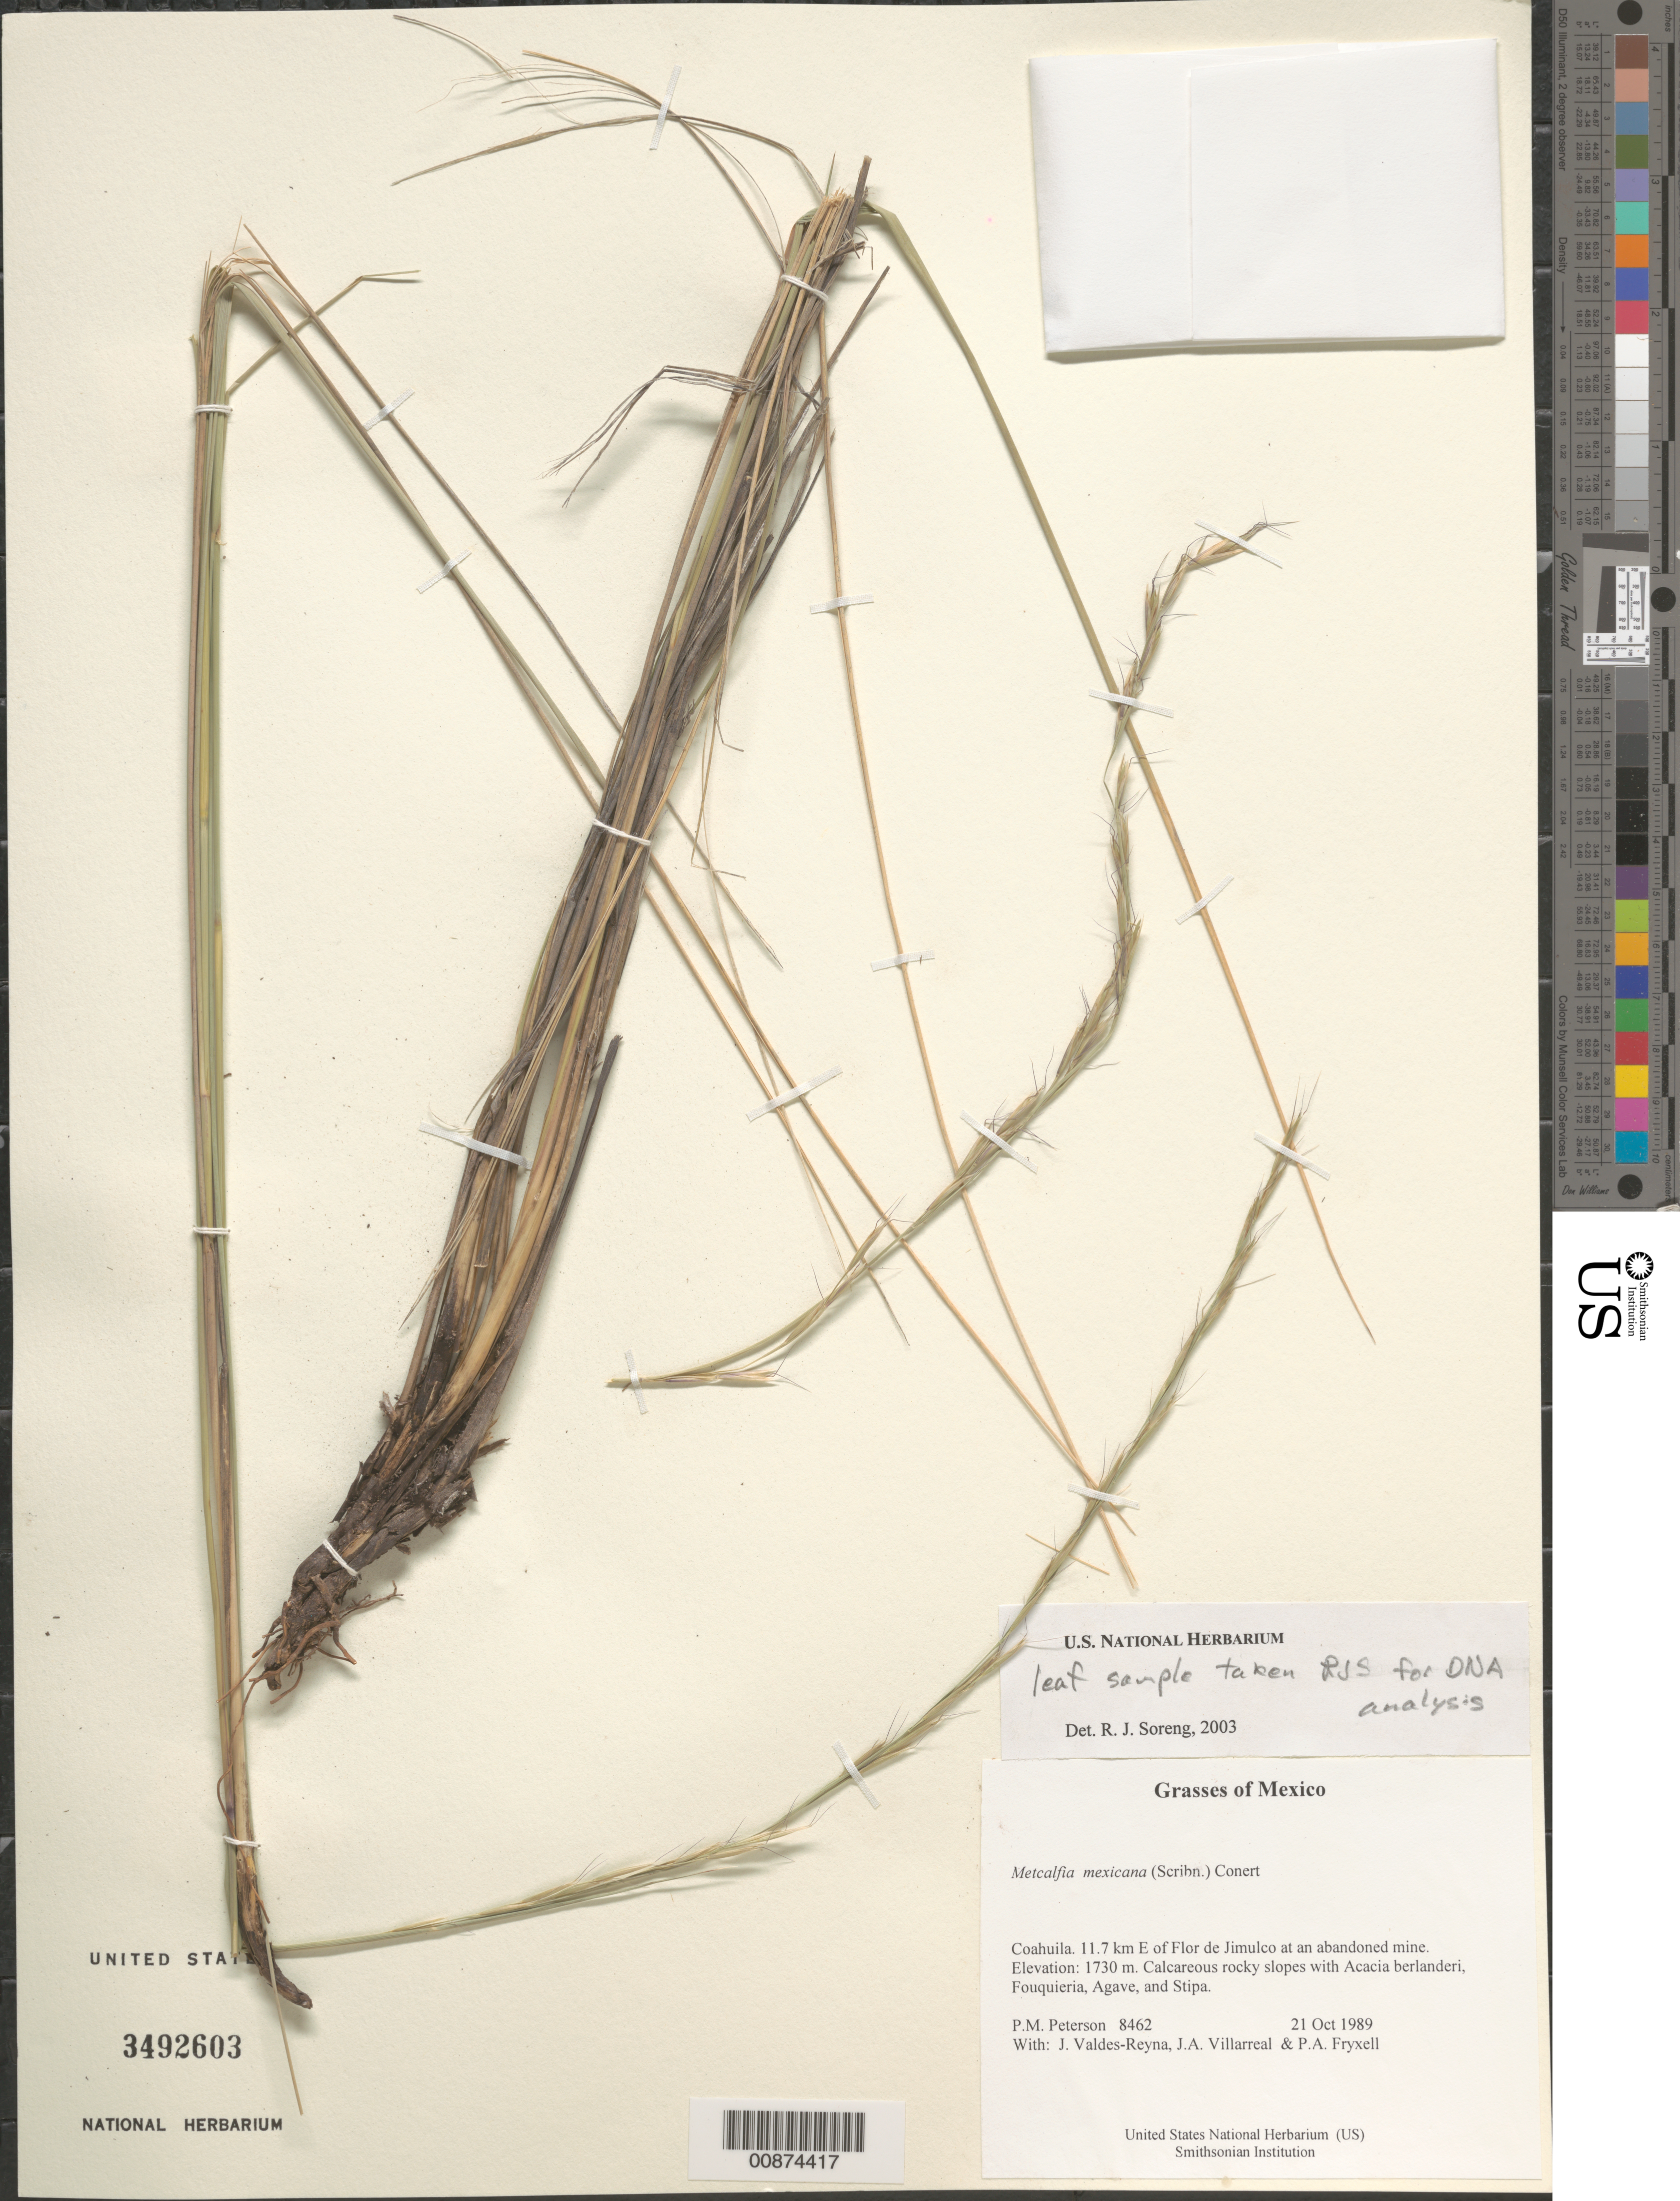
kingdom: Plantae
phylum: Tracheophyta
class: Liliopsida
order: Poales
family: Poaceae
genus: Metcalfia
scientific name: Metcalfia mexicana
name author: (Scribn.) Conert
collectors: P. M. Peterson, J. Valdés-Reyna, J. Villarreal & P. A. Fryxell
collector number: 08462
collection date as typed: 21 Oct 1989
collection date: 1989-10-21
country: Mexico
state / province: Coahuila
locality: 11.7 km E of Flor de Jimulco at an abandoned mine.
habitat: Calcareous rocky slopes with Acacia berlanderi, Fouquieria, Agave, and Stipa.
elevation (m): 1730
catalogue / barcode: US 3492603